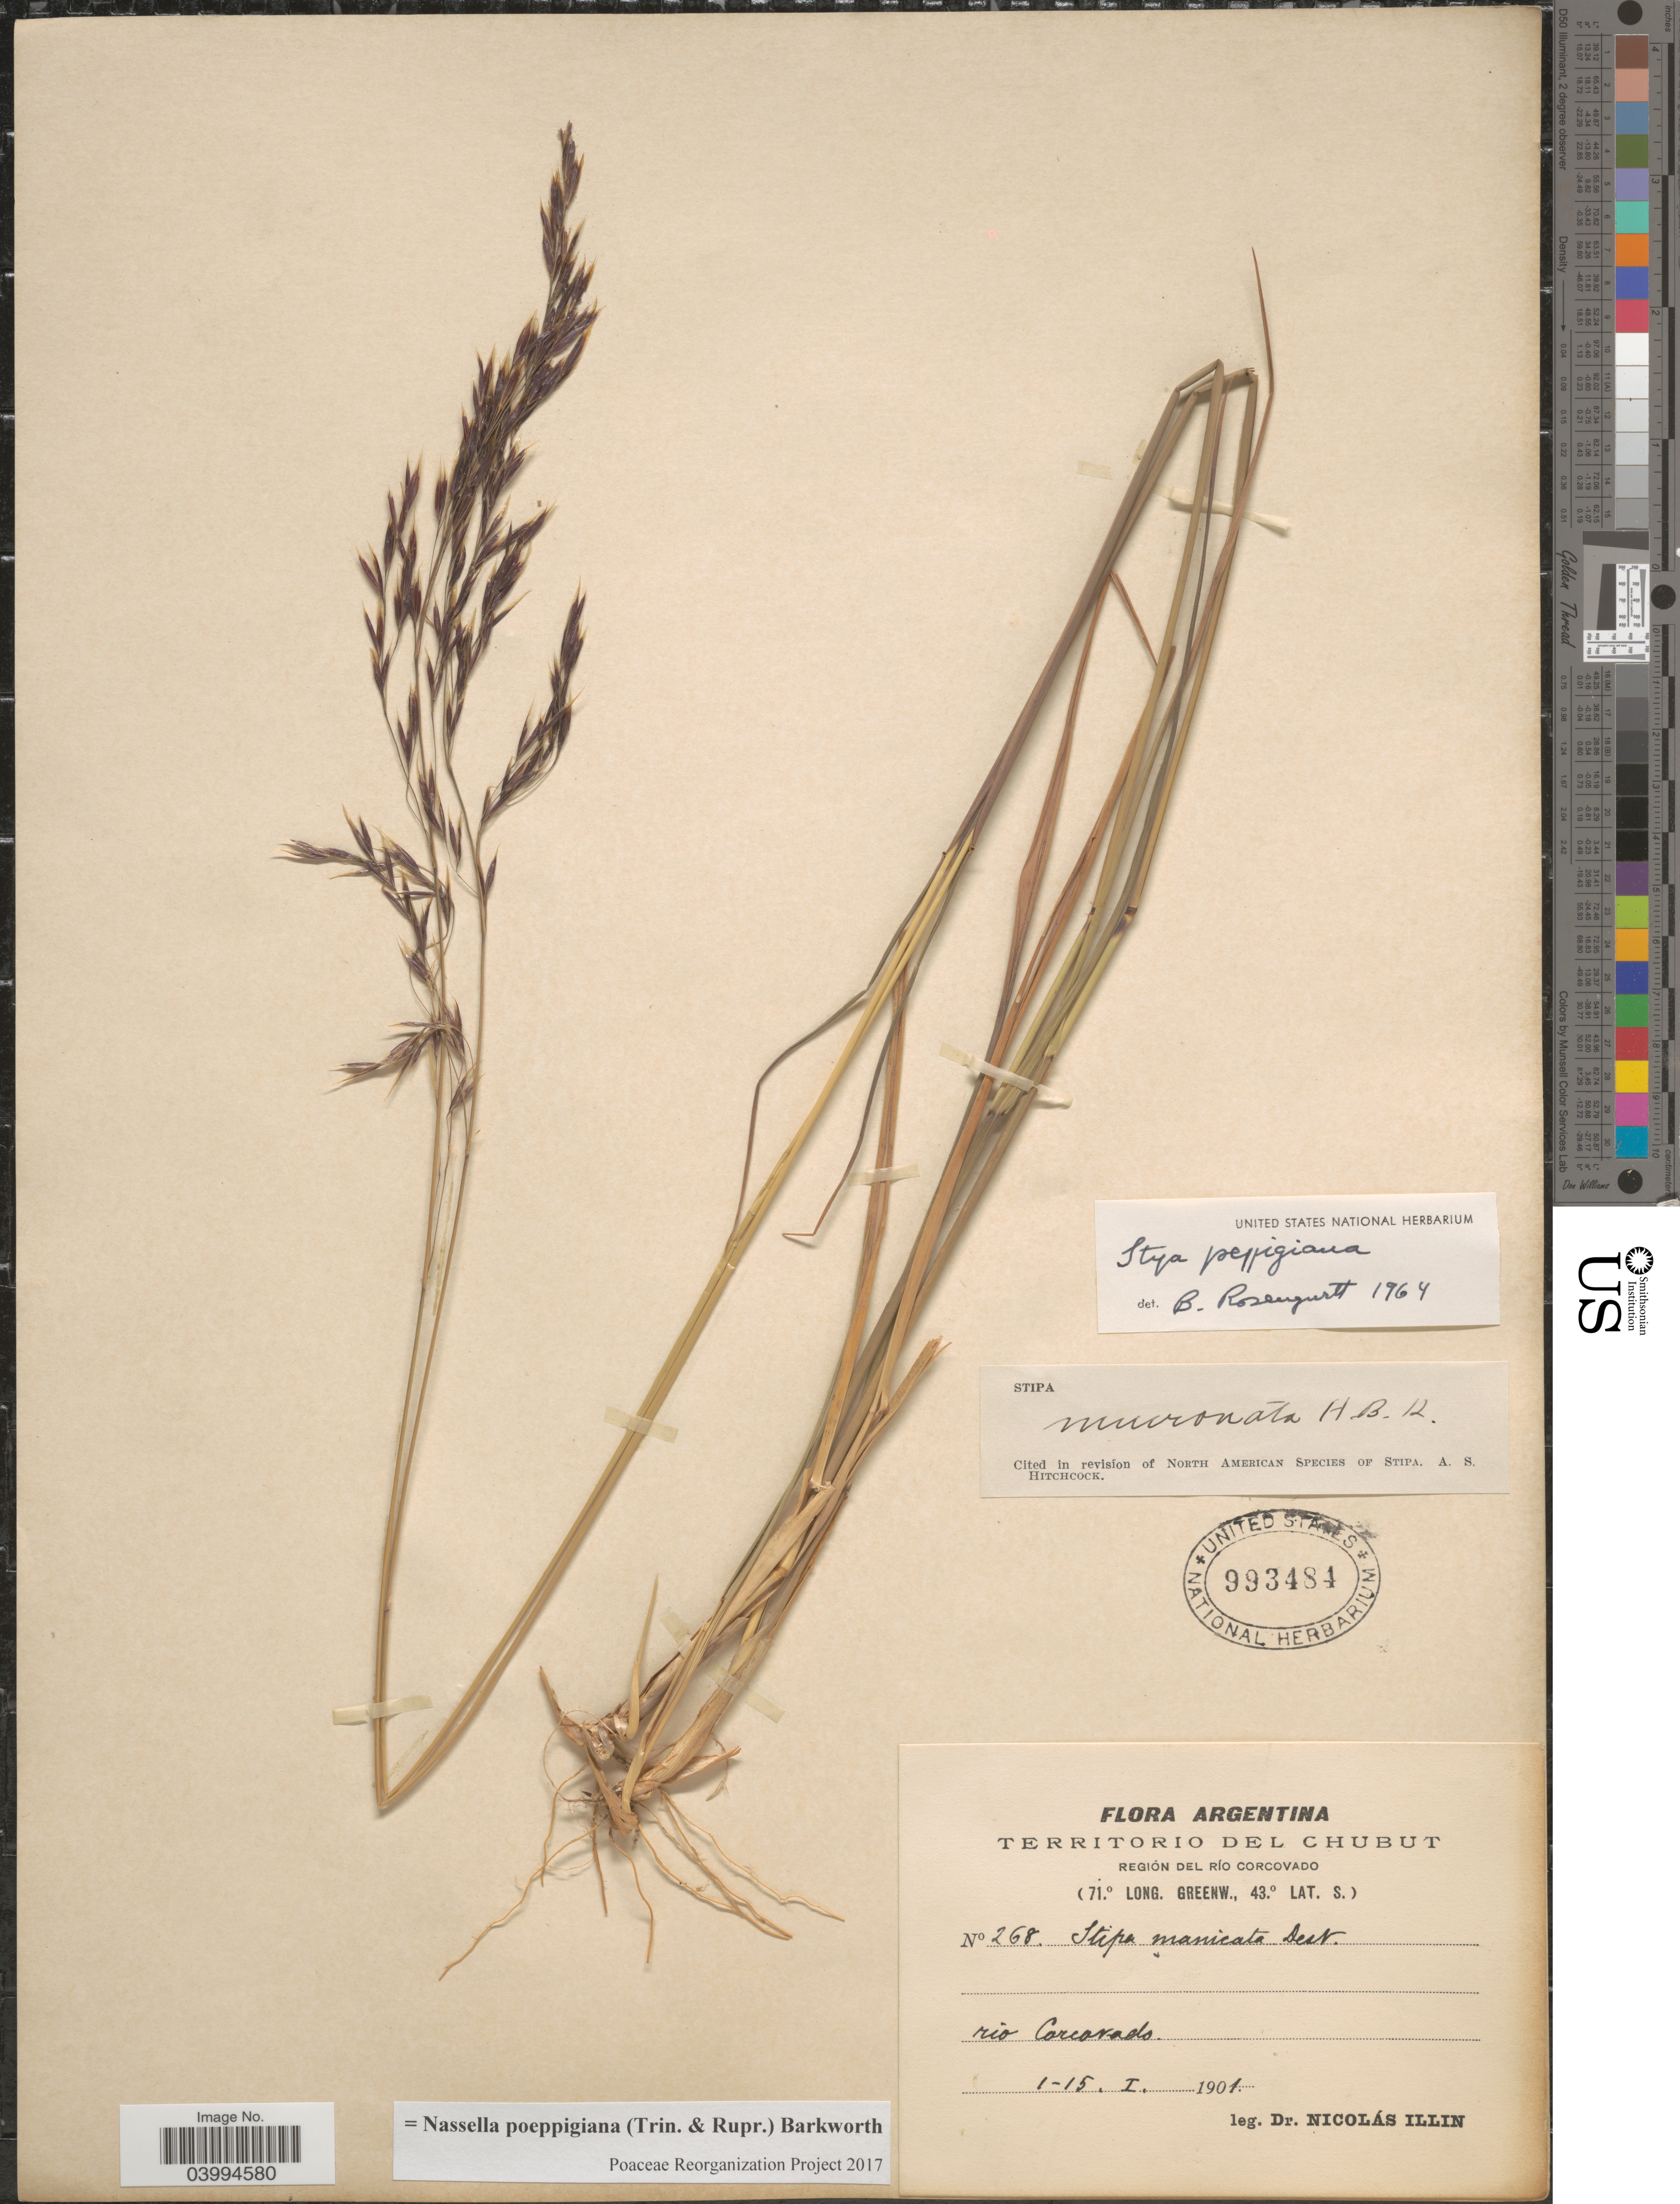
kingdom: Plantae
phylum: Tracheophyta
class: Liliopsida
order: Poales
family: Poaceae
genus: Nassella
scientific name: Nassella poeppigiana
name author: (Trin. & Rupr.) Barkworth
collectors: N. Illin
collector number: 268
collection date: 1901-01-01/1901-01-15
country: Argentina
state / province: Chubut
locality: Territorio del Chubut. Región del Río Corcovado. Rio Corcovado.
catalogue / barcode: US 993484